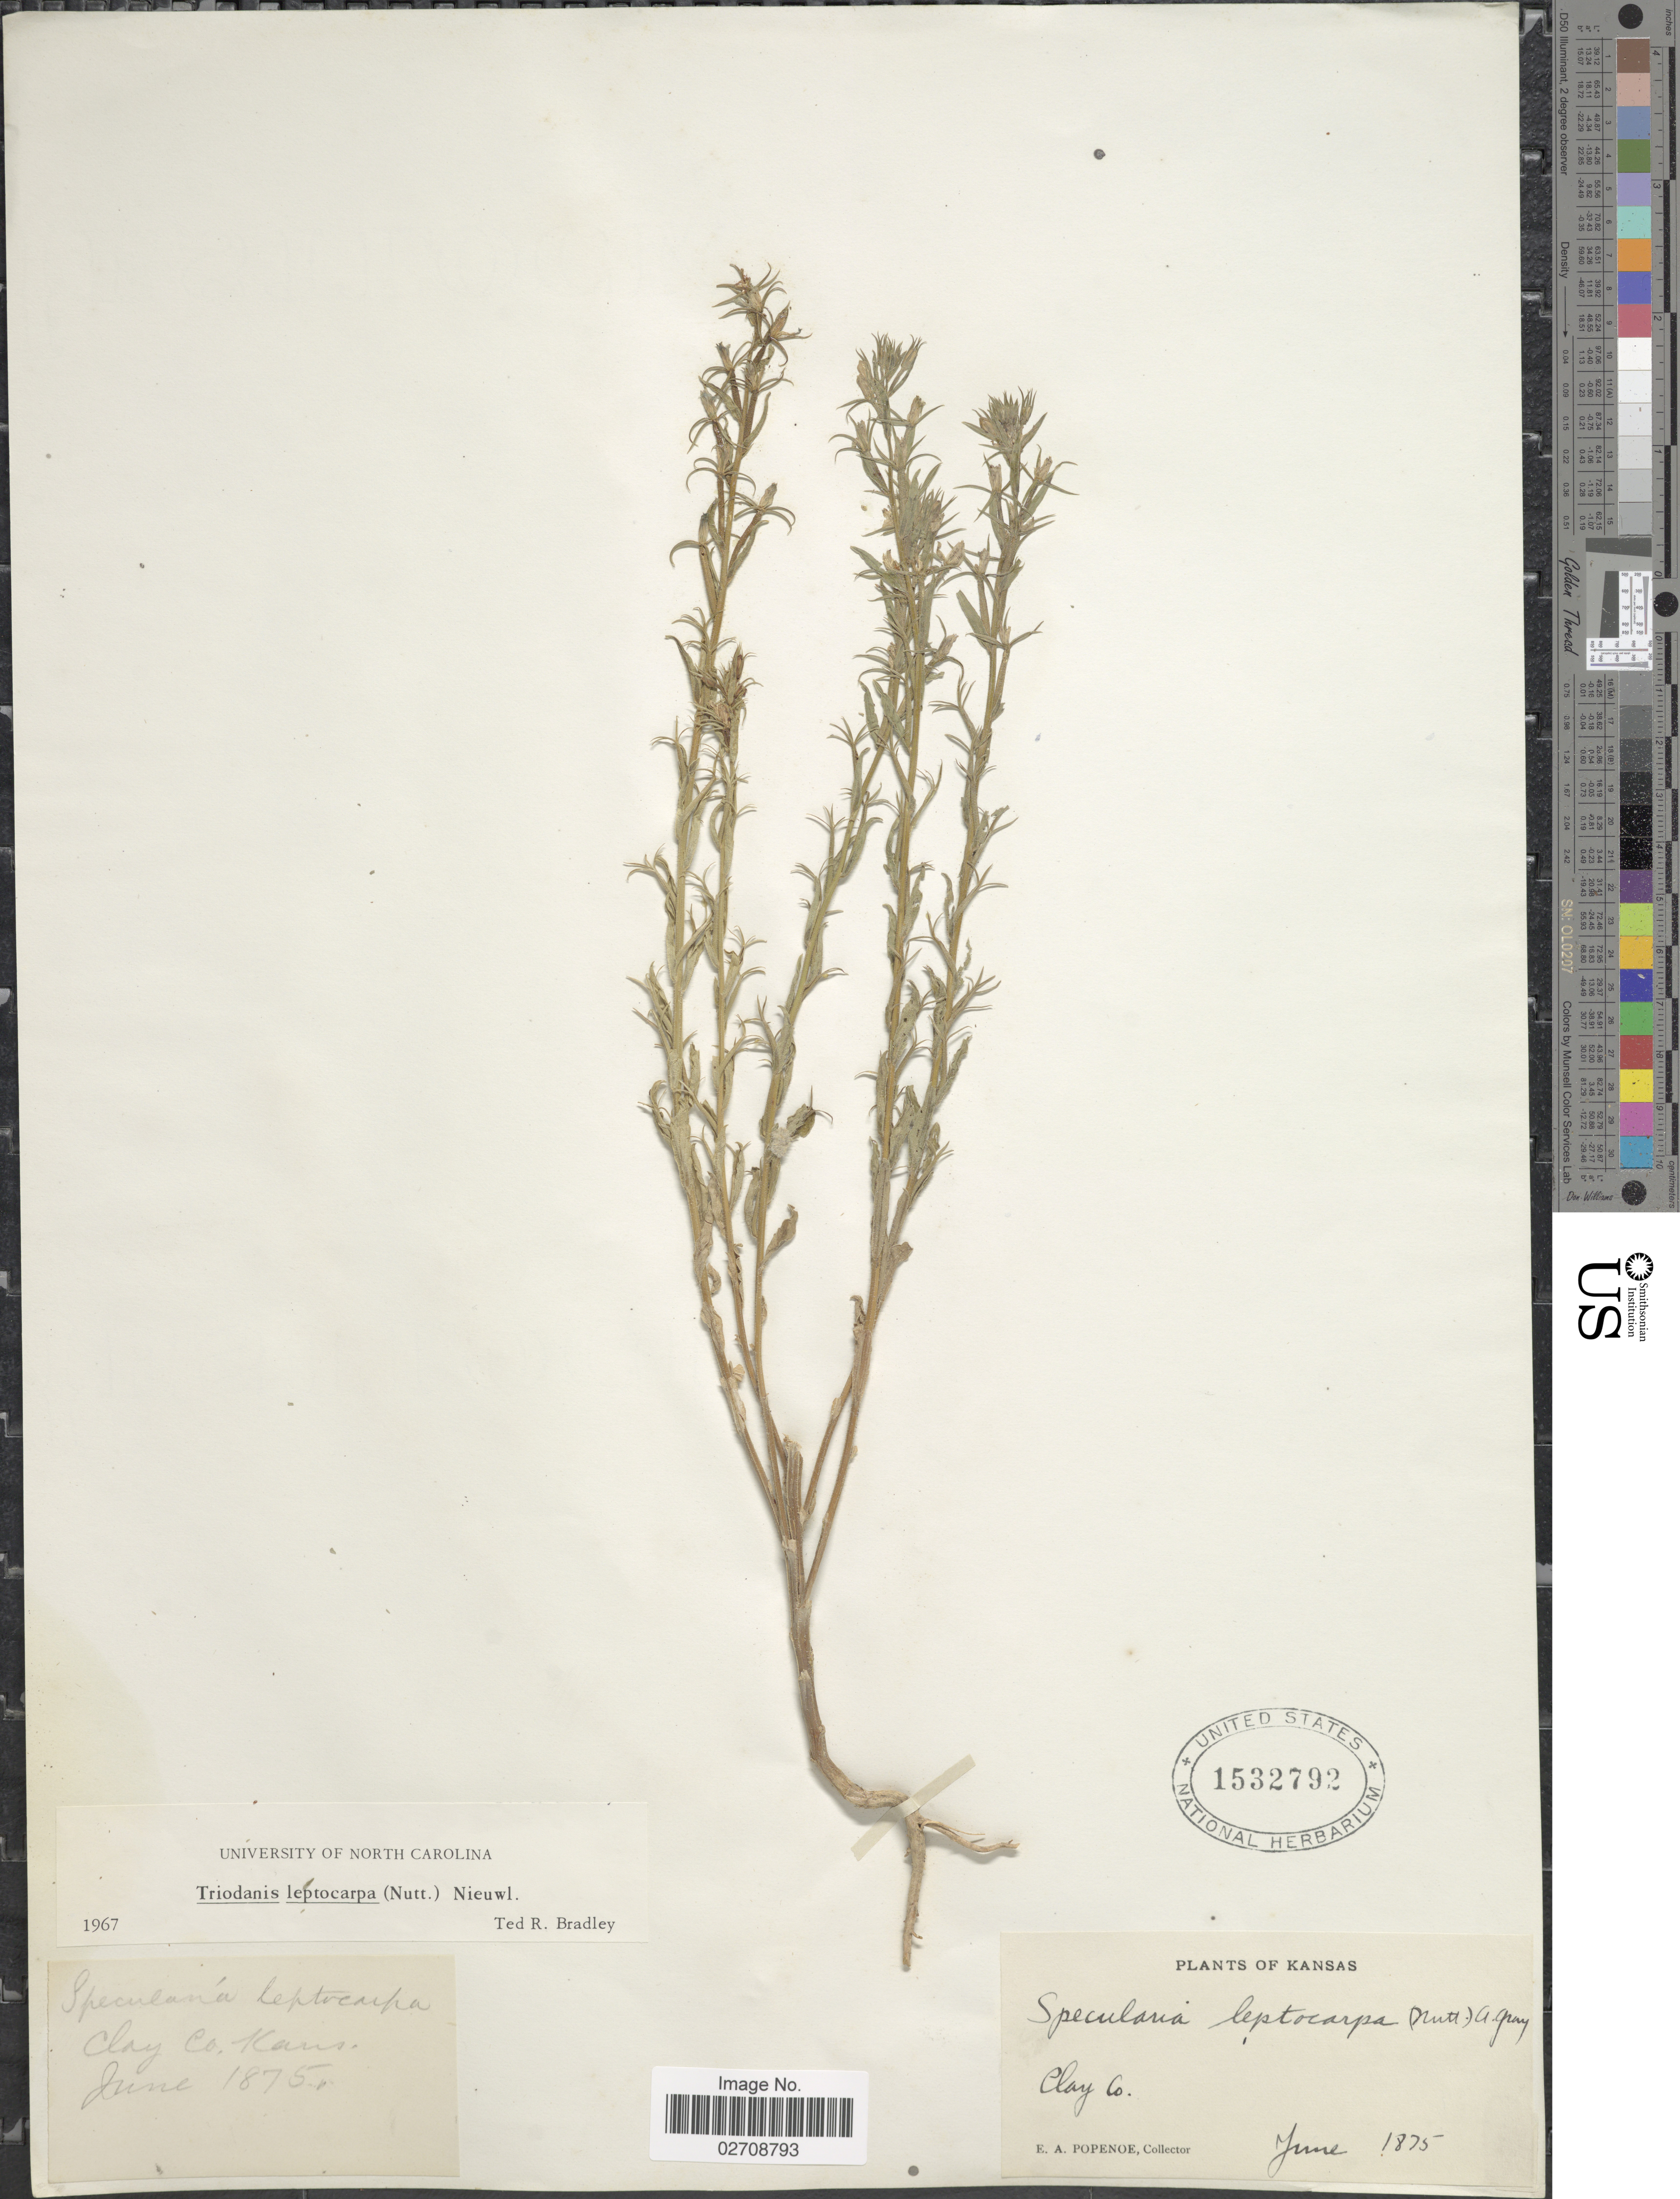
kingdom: Plantae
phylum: Tracheophyta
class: Magnoliopsida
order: Asterales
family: Campanulaceae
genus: Triodanis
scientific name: Triodanis leptocarpa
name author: Nieuwl.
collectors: E. A. Popenoe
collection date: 1875-06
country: United States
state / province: Kansas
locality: Clay Co.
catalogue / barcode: US 1532792